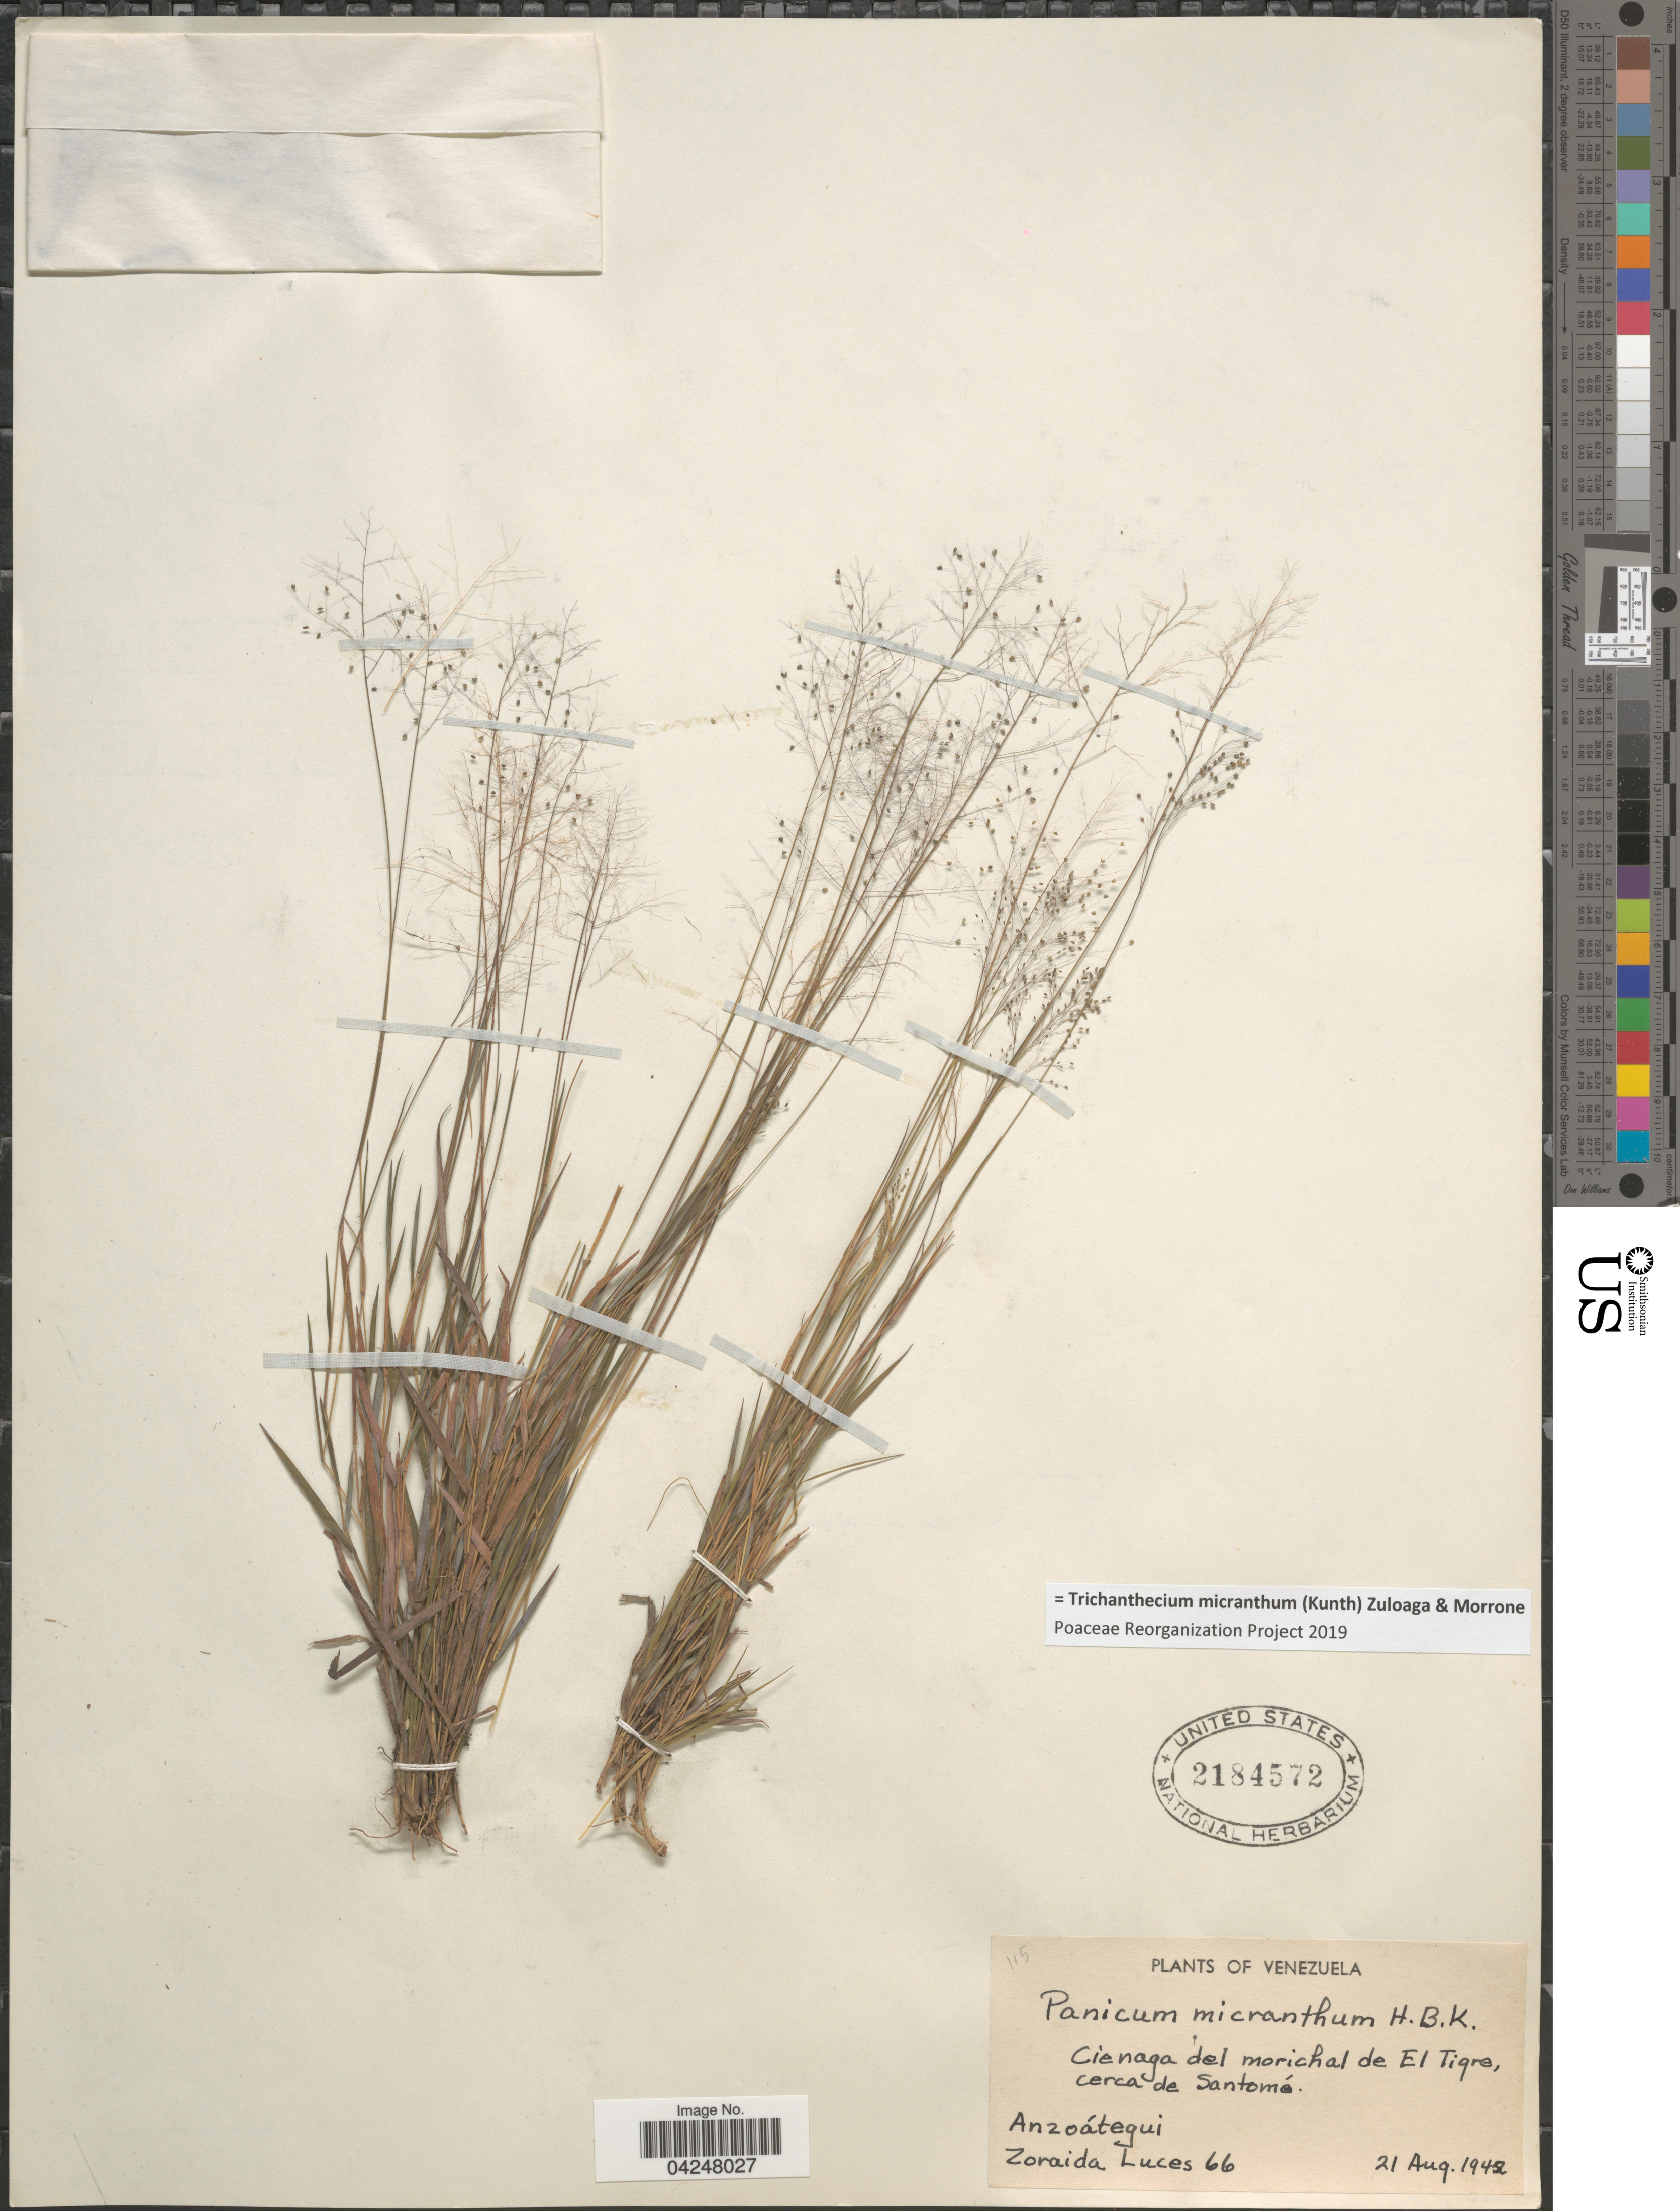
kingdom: Plantae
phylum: Tracheophyta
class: Liliopsida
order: Poales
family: Poaceae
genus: Trichanthecium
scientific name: Trichanthecium micranthum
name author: (Kunth) Zuloaga & Morrone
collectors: Z. Luces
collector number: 66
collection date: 1942-08-21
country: Venezuela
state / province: Anzoategui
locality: Cienaga del morichal de El Tigre, cerca de Santomé.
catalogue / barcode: US 2184572